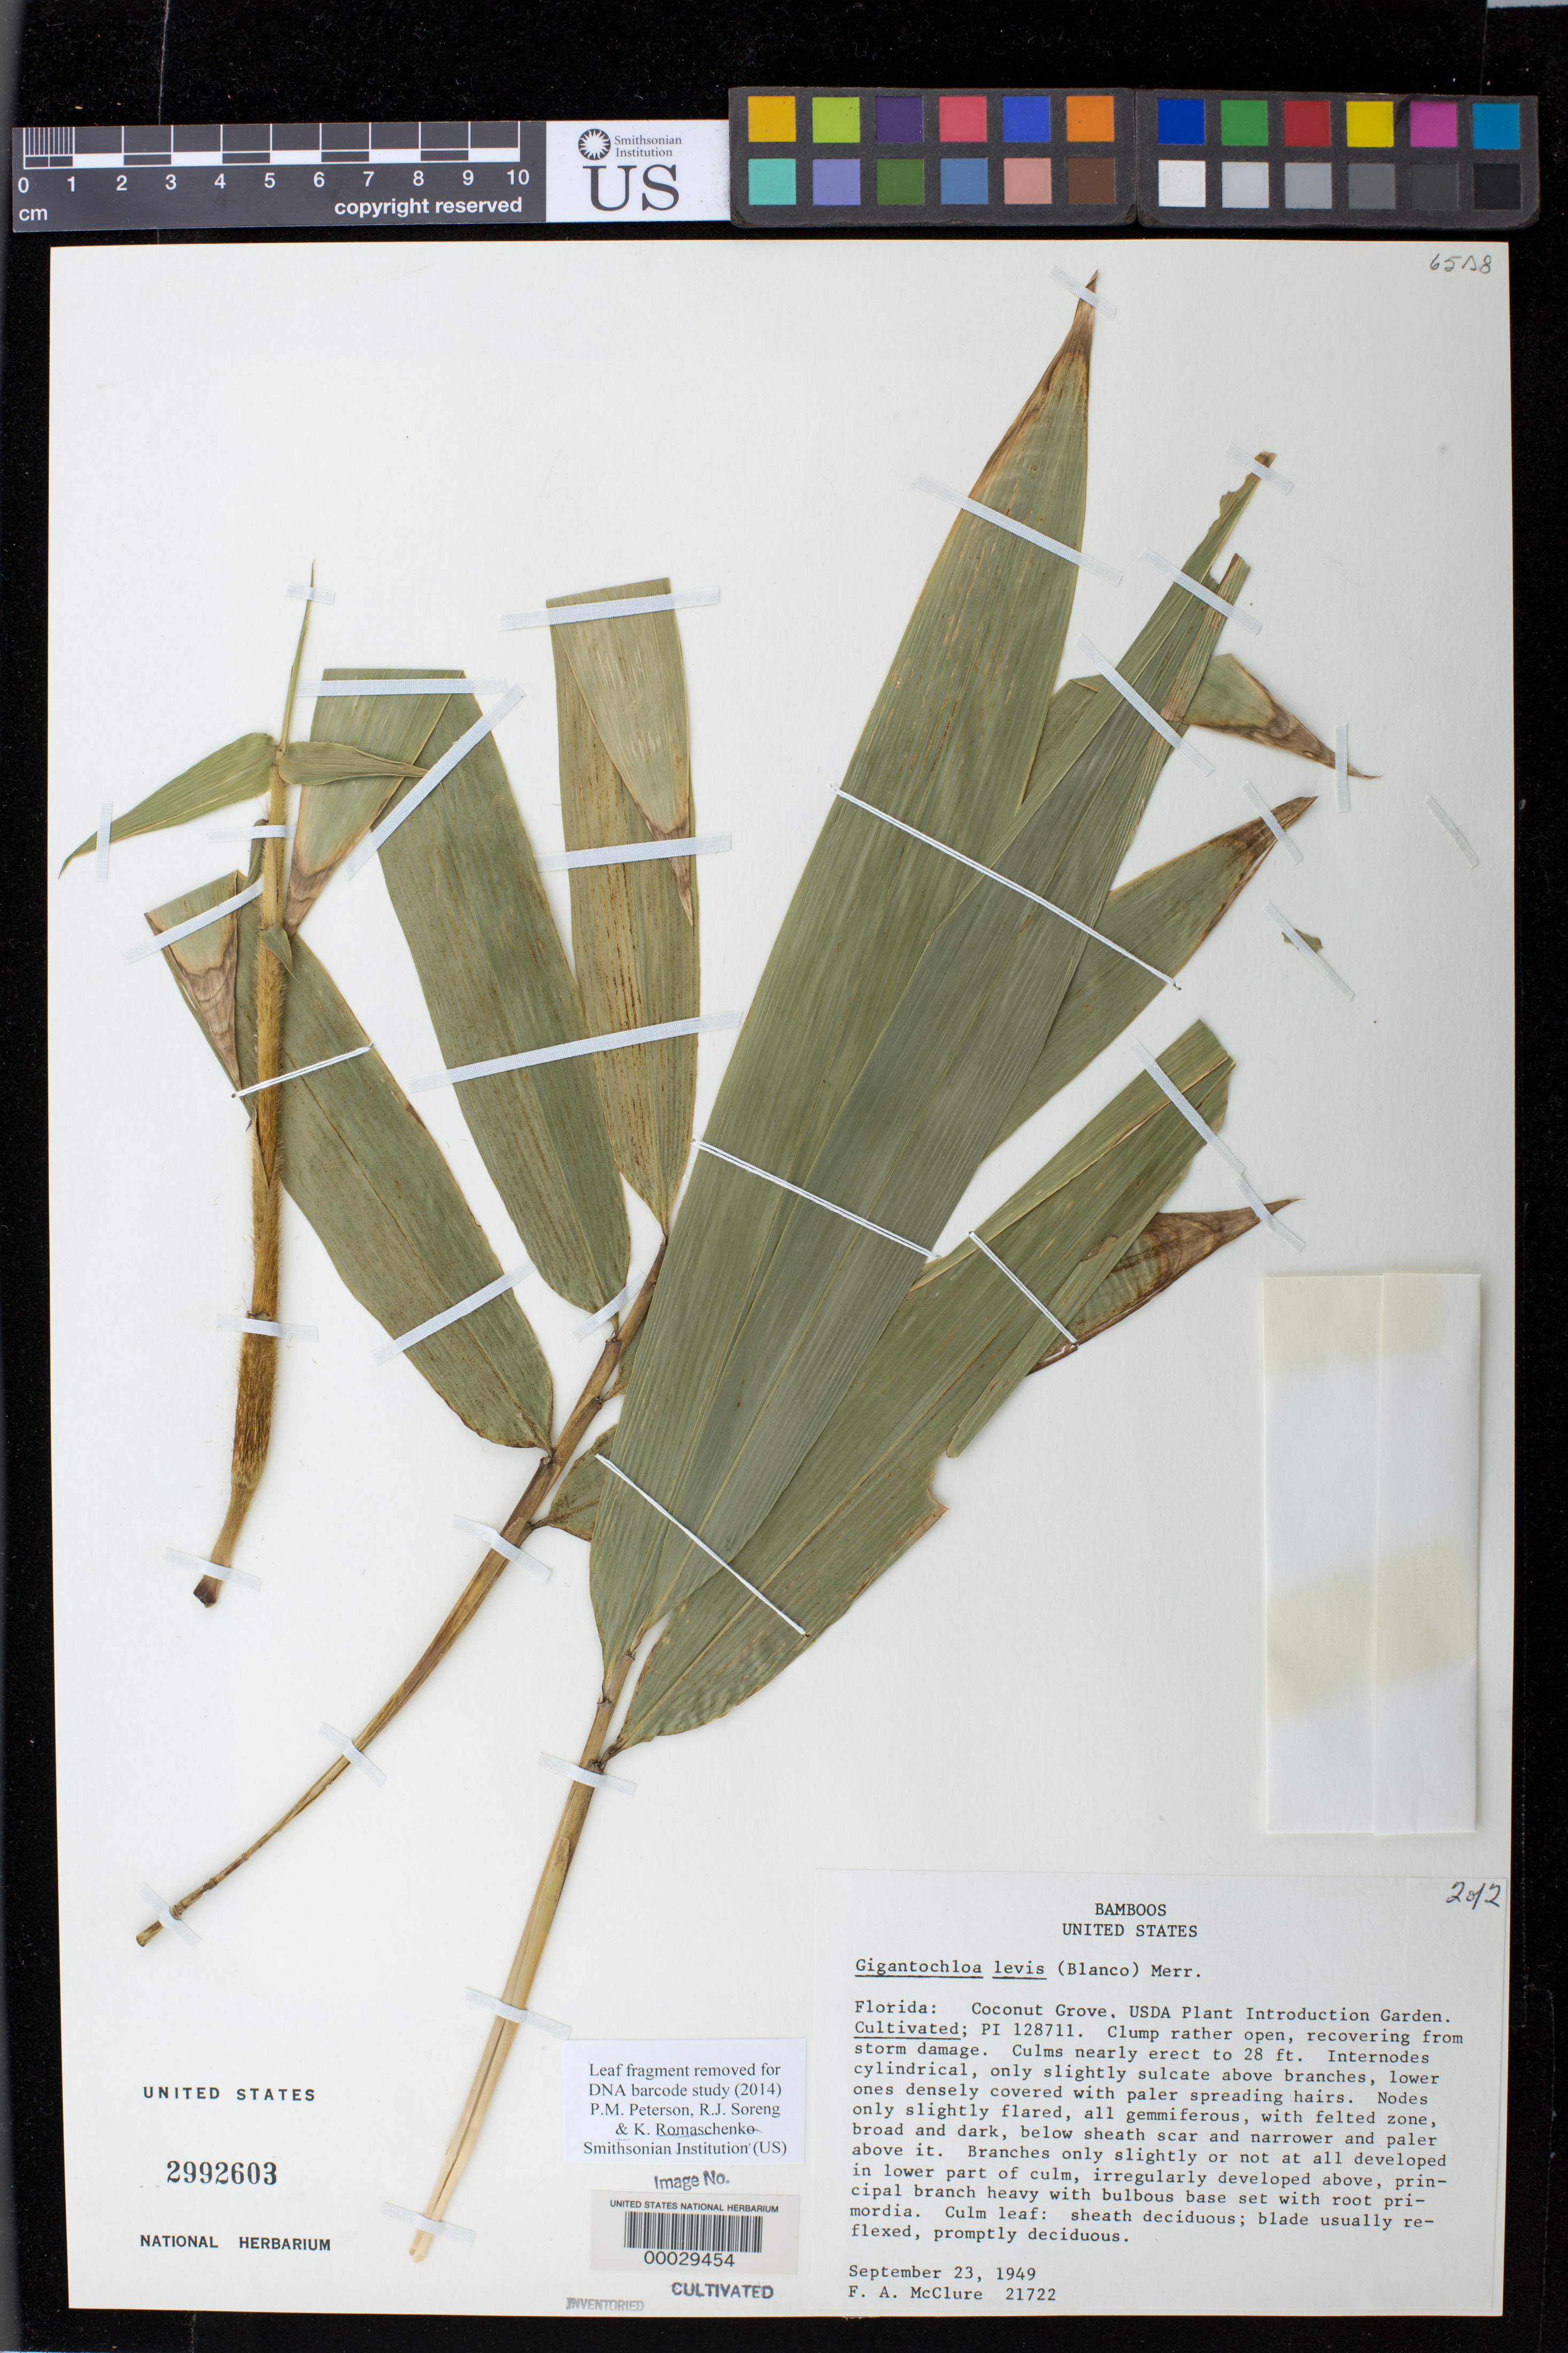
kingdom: Plantae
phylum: Tracheophyta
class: Liliopsida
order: Poales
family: Poaceae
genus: Gigantochloa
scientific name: Gigantochloa levis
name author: (Blanco) Merr.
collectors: F. A. McClure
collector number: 21722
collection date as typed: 23 Sep 1949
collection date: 1949-09-23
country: United States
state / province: Florida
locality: Usda plant intro. garden, coconut grove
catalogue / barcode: US 2992603